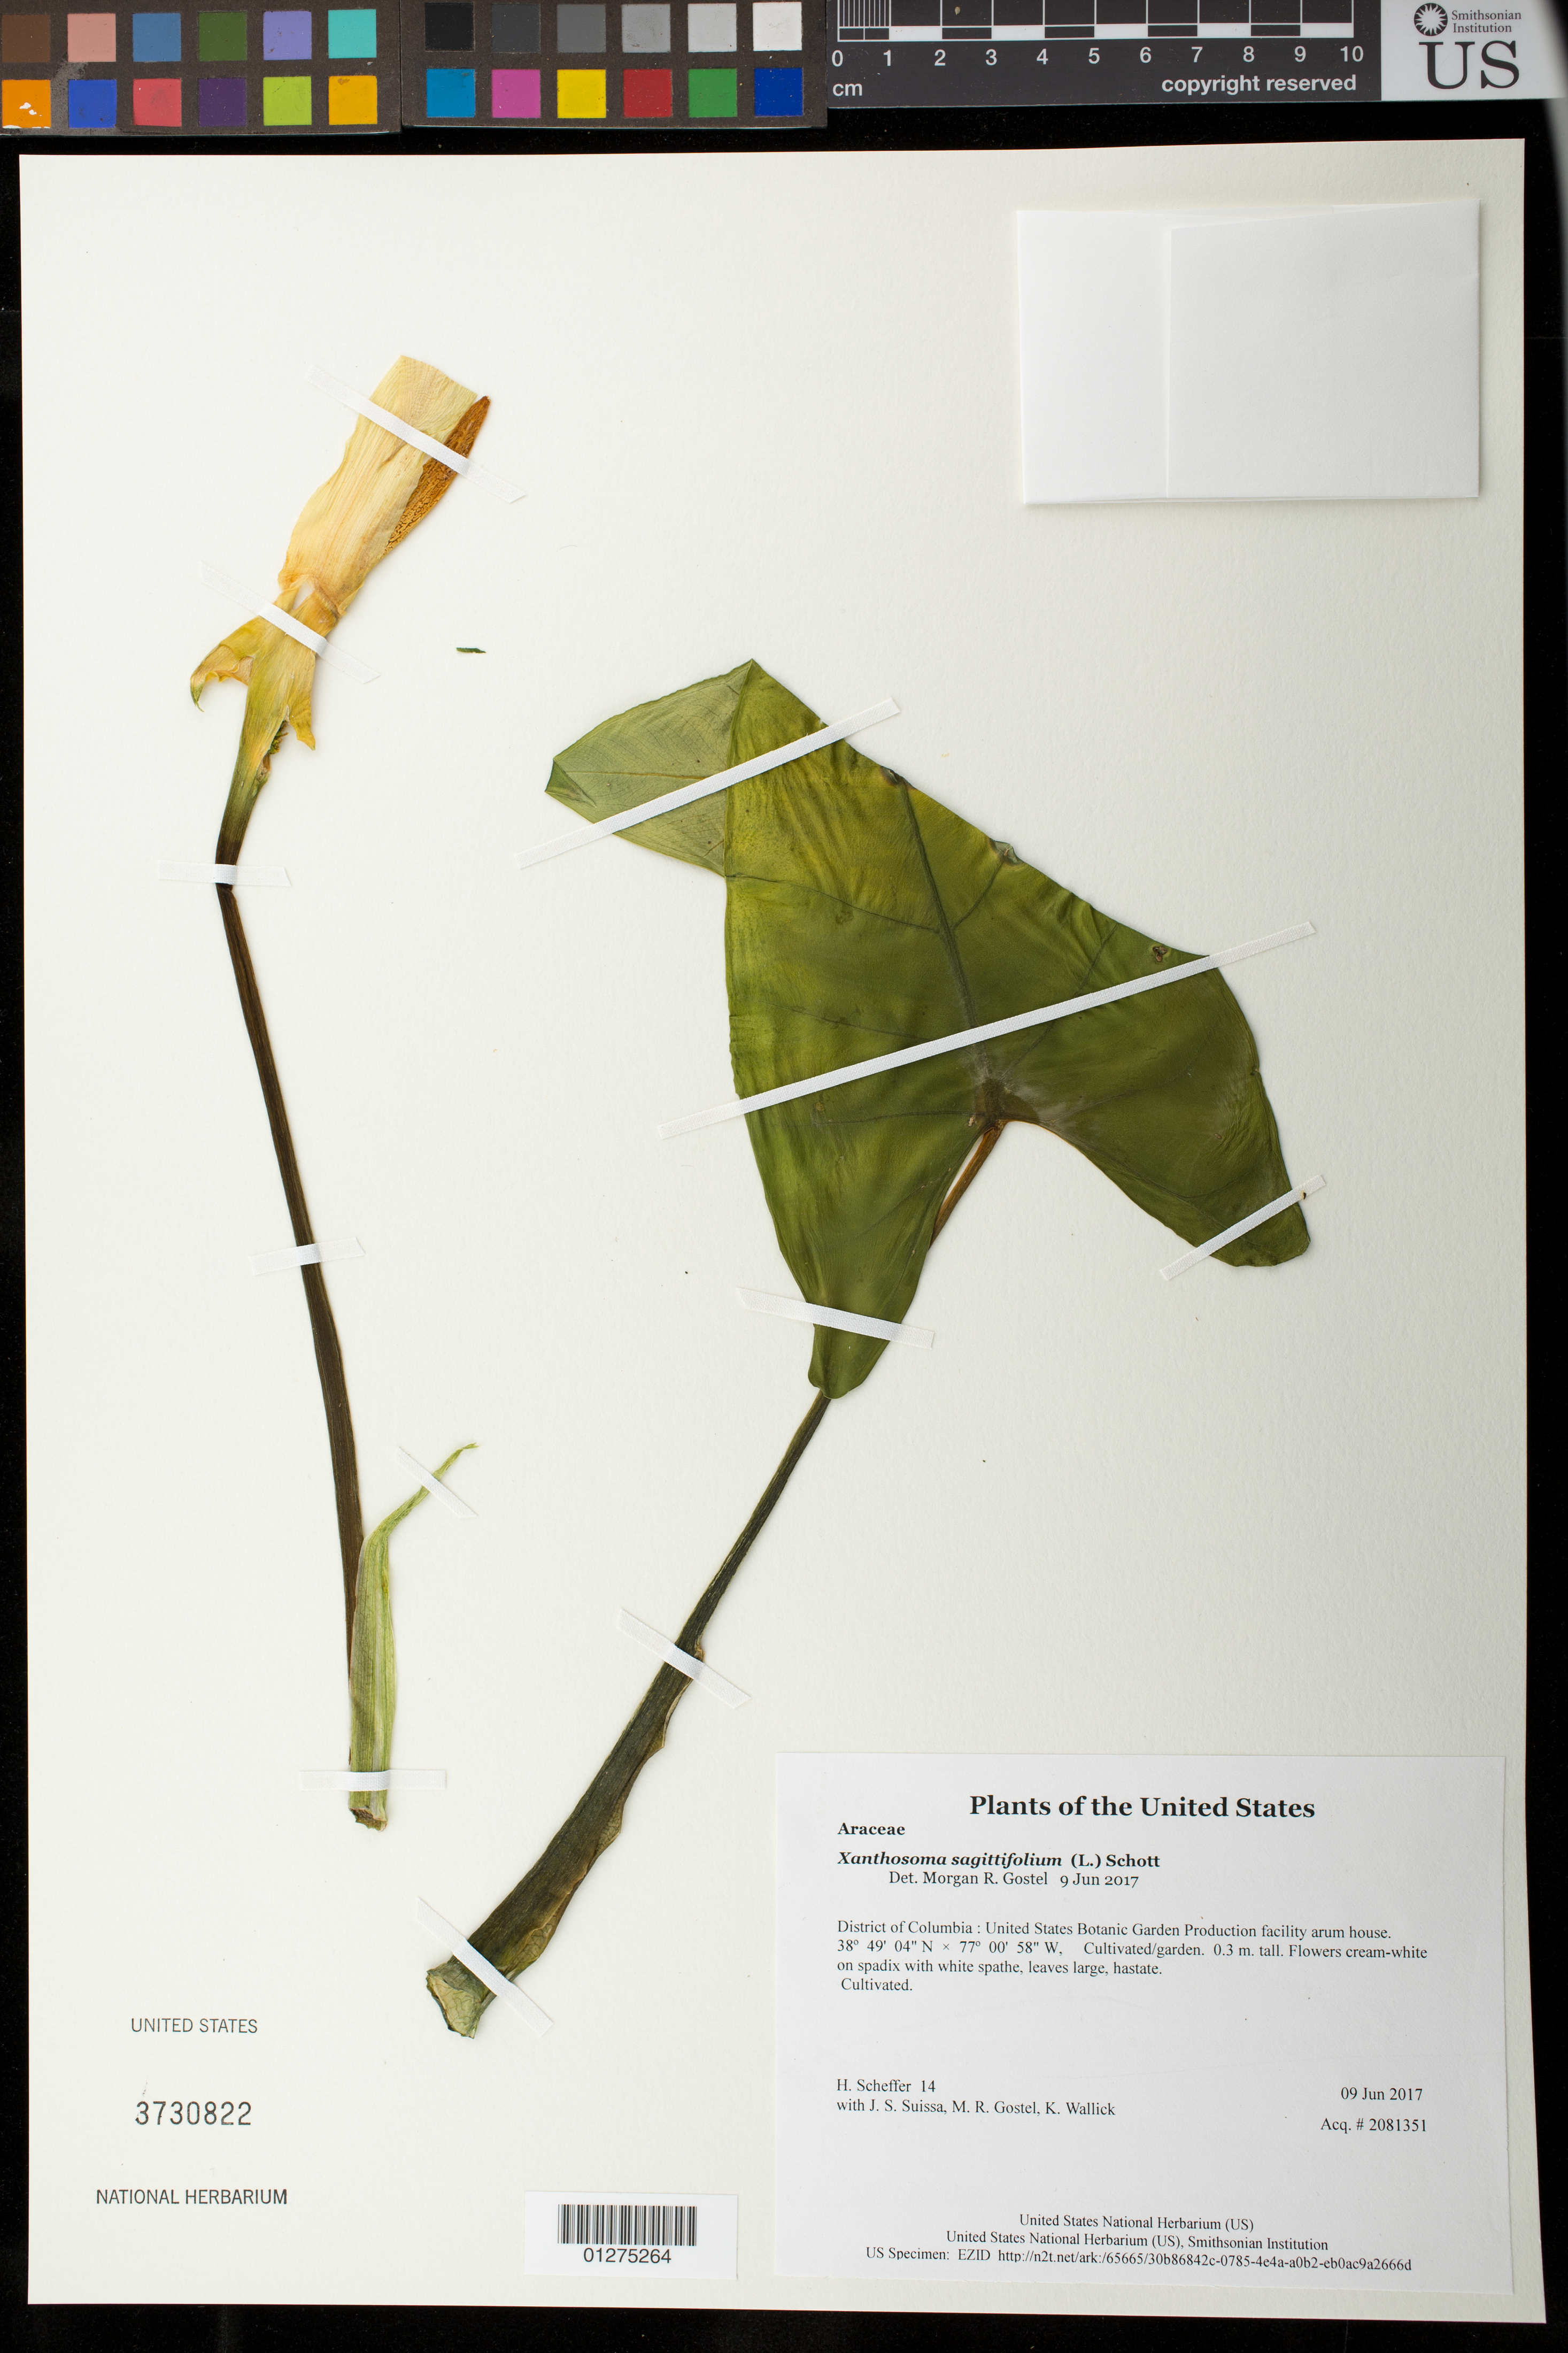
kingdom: Plantae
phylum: Tracheophyta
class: Liliopsida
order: Alismatales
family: Araceae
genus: Xanthosoma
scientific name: Xanthosoma sagittifolium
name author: (L.) Schott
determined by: Gostel, M. R.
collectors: H. Scheffer, J. S. Suissa, M. R. Gostel & K. Wallick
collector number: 14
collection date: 2017-06-09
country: United States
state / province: District of Columbia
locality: United States Botanic Garden Production facility arum house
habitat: Cultivated/garden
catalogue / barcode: US 3730822